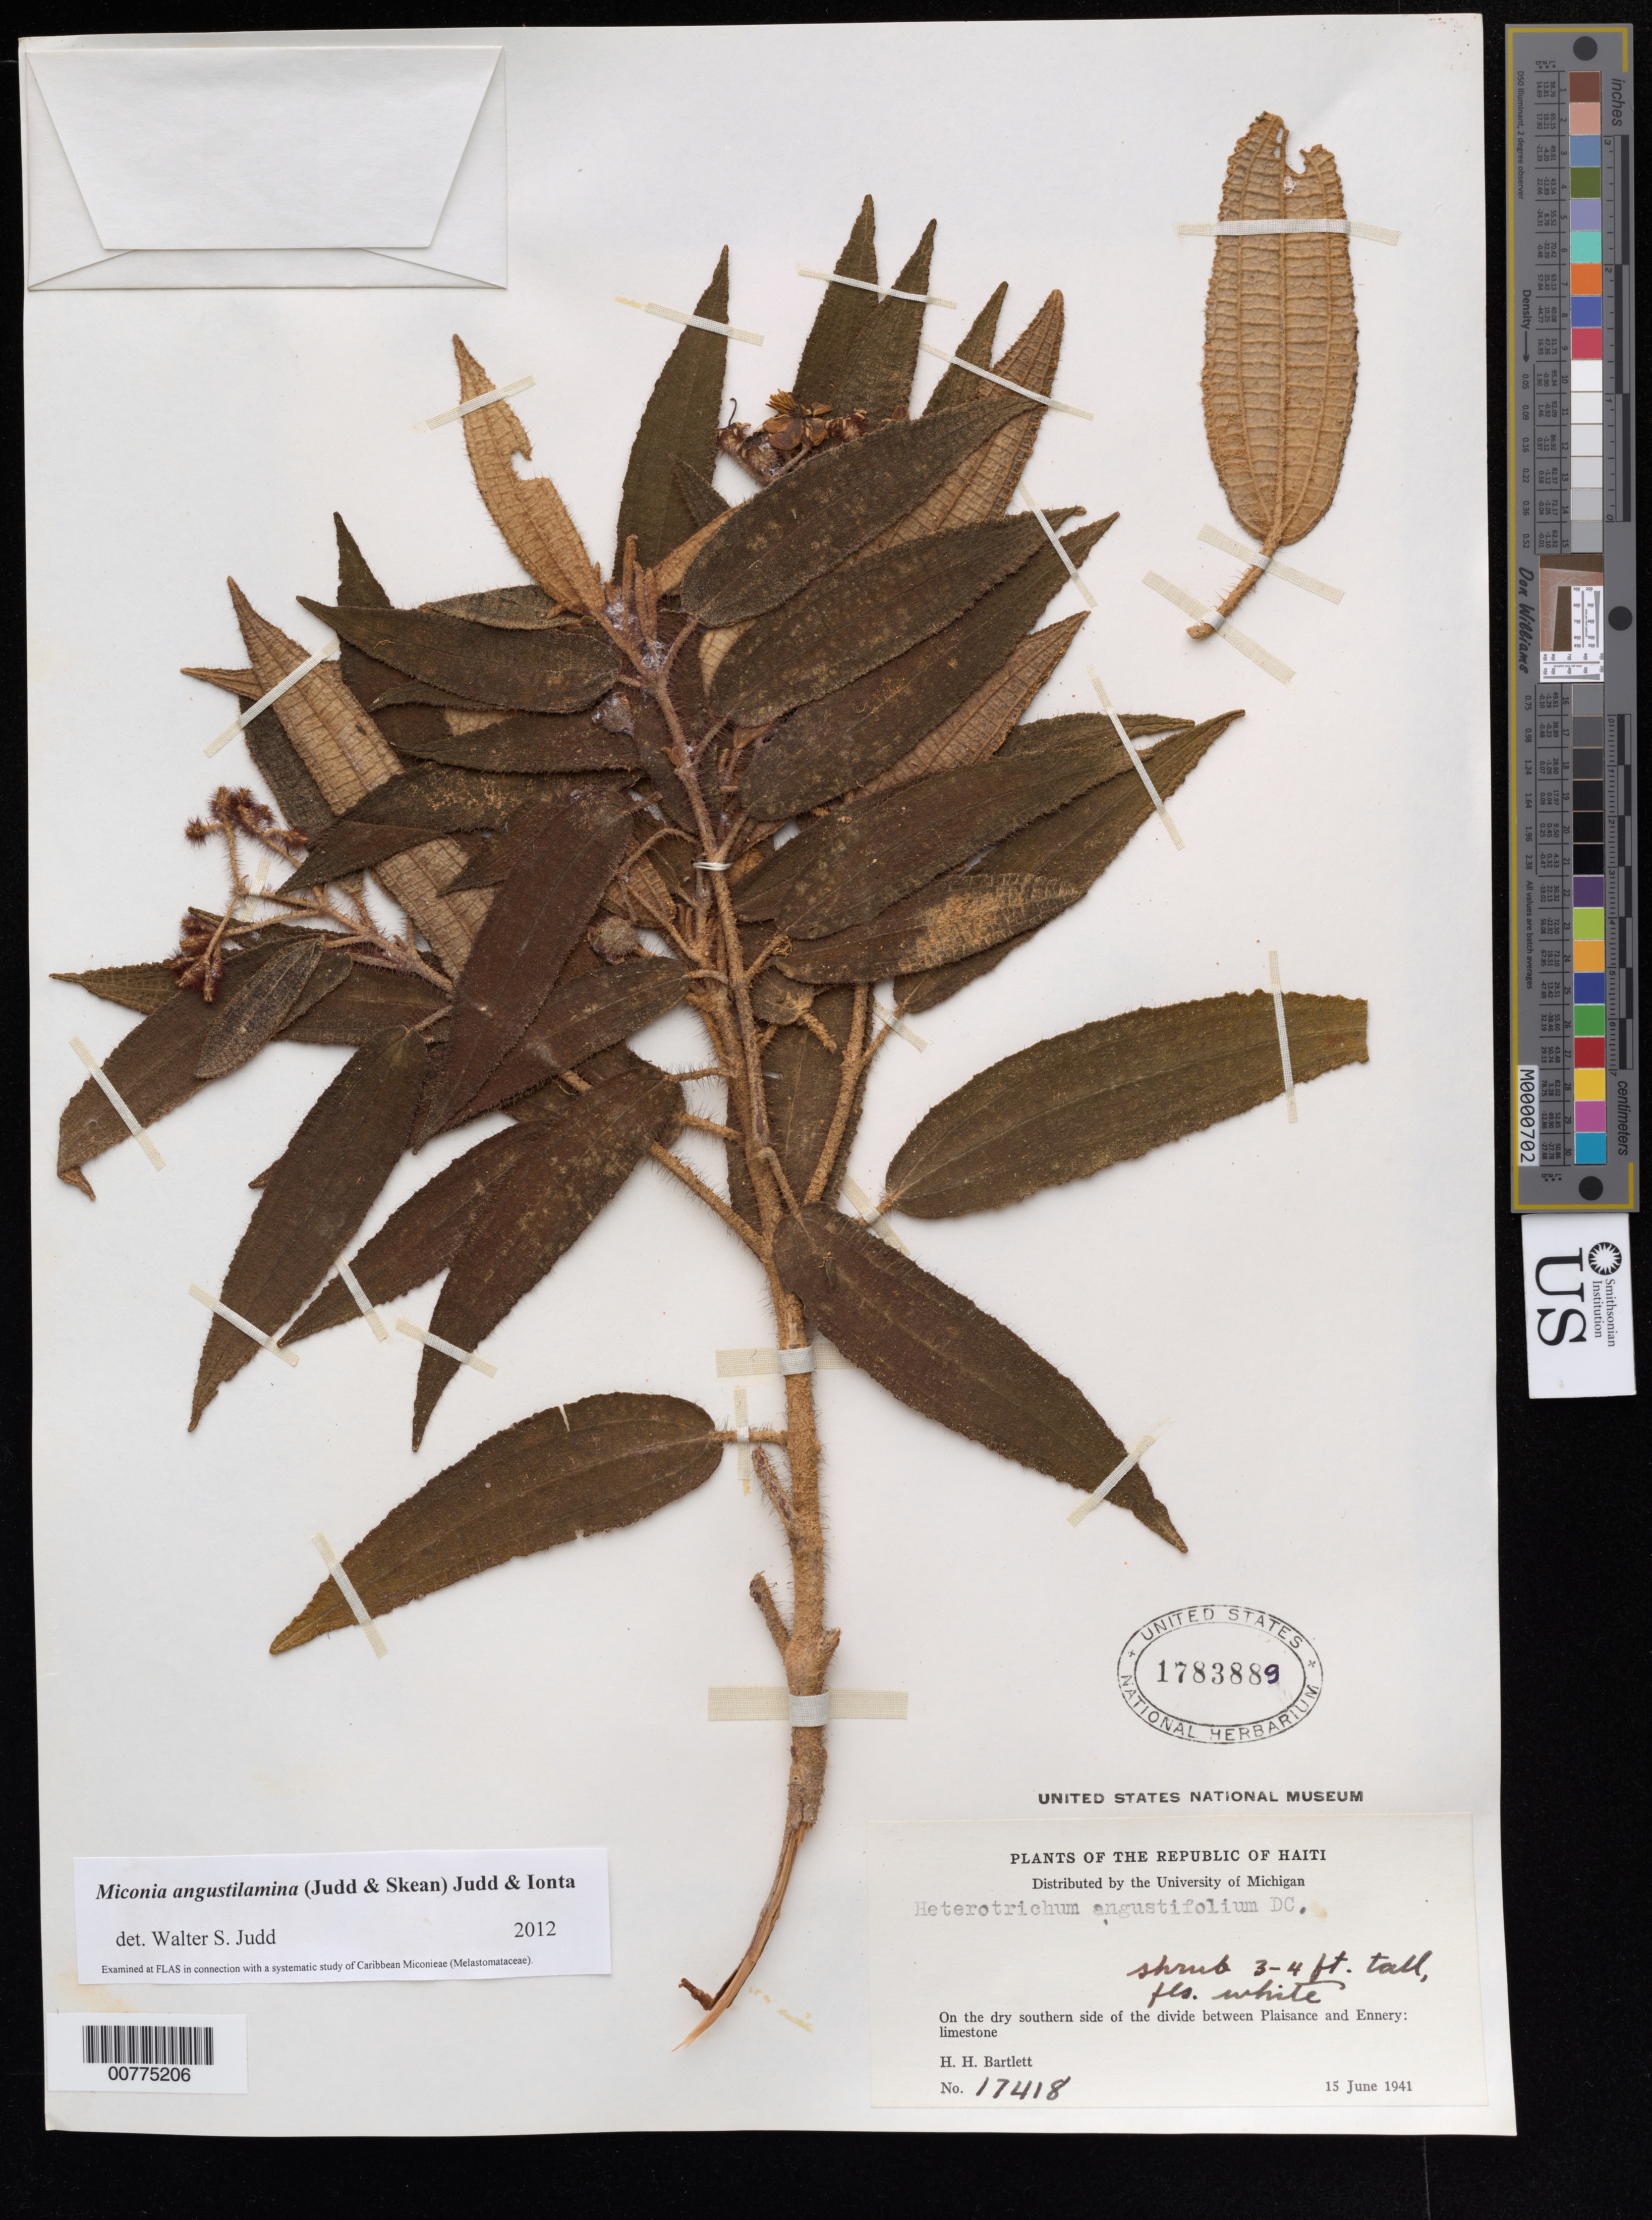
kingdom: Plantae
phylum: Tracheophyta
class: Magnoliopsida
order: Myrtales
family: Melastomataceae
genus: Miconia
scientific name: Miconia angustilamina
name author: (Judd & Skean) Judd & Ionta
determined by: Judd, Walter S.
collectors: H. H. Bartlett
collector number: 17418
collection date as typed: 15 Jun 1941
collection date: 1941-06-15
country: Haiti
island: Hispaniola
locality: On the dry southern side of the divide between Plaisance and Ennery.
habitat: Limestone.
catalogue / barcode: US 1783889